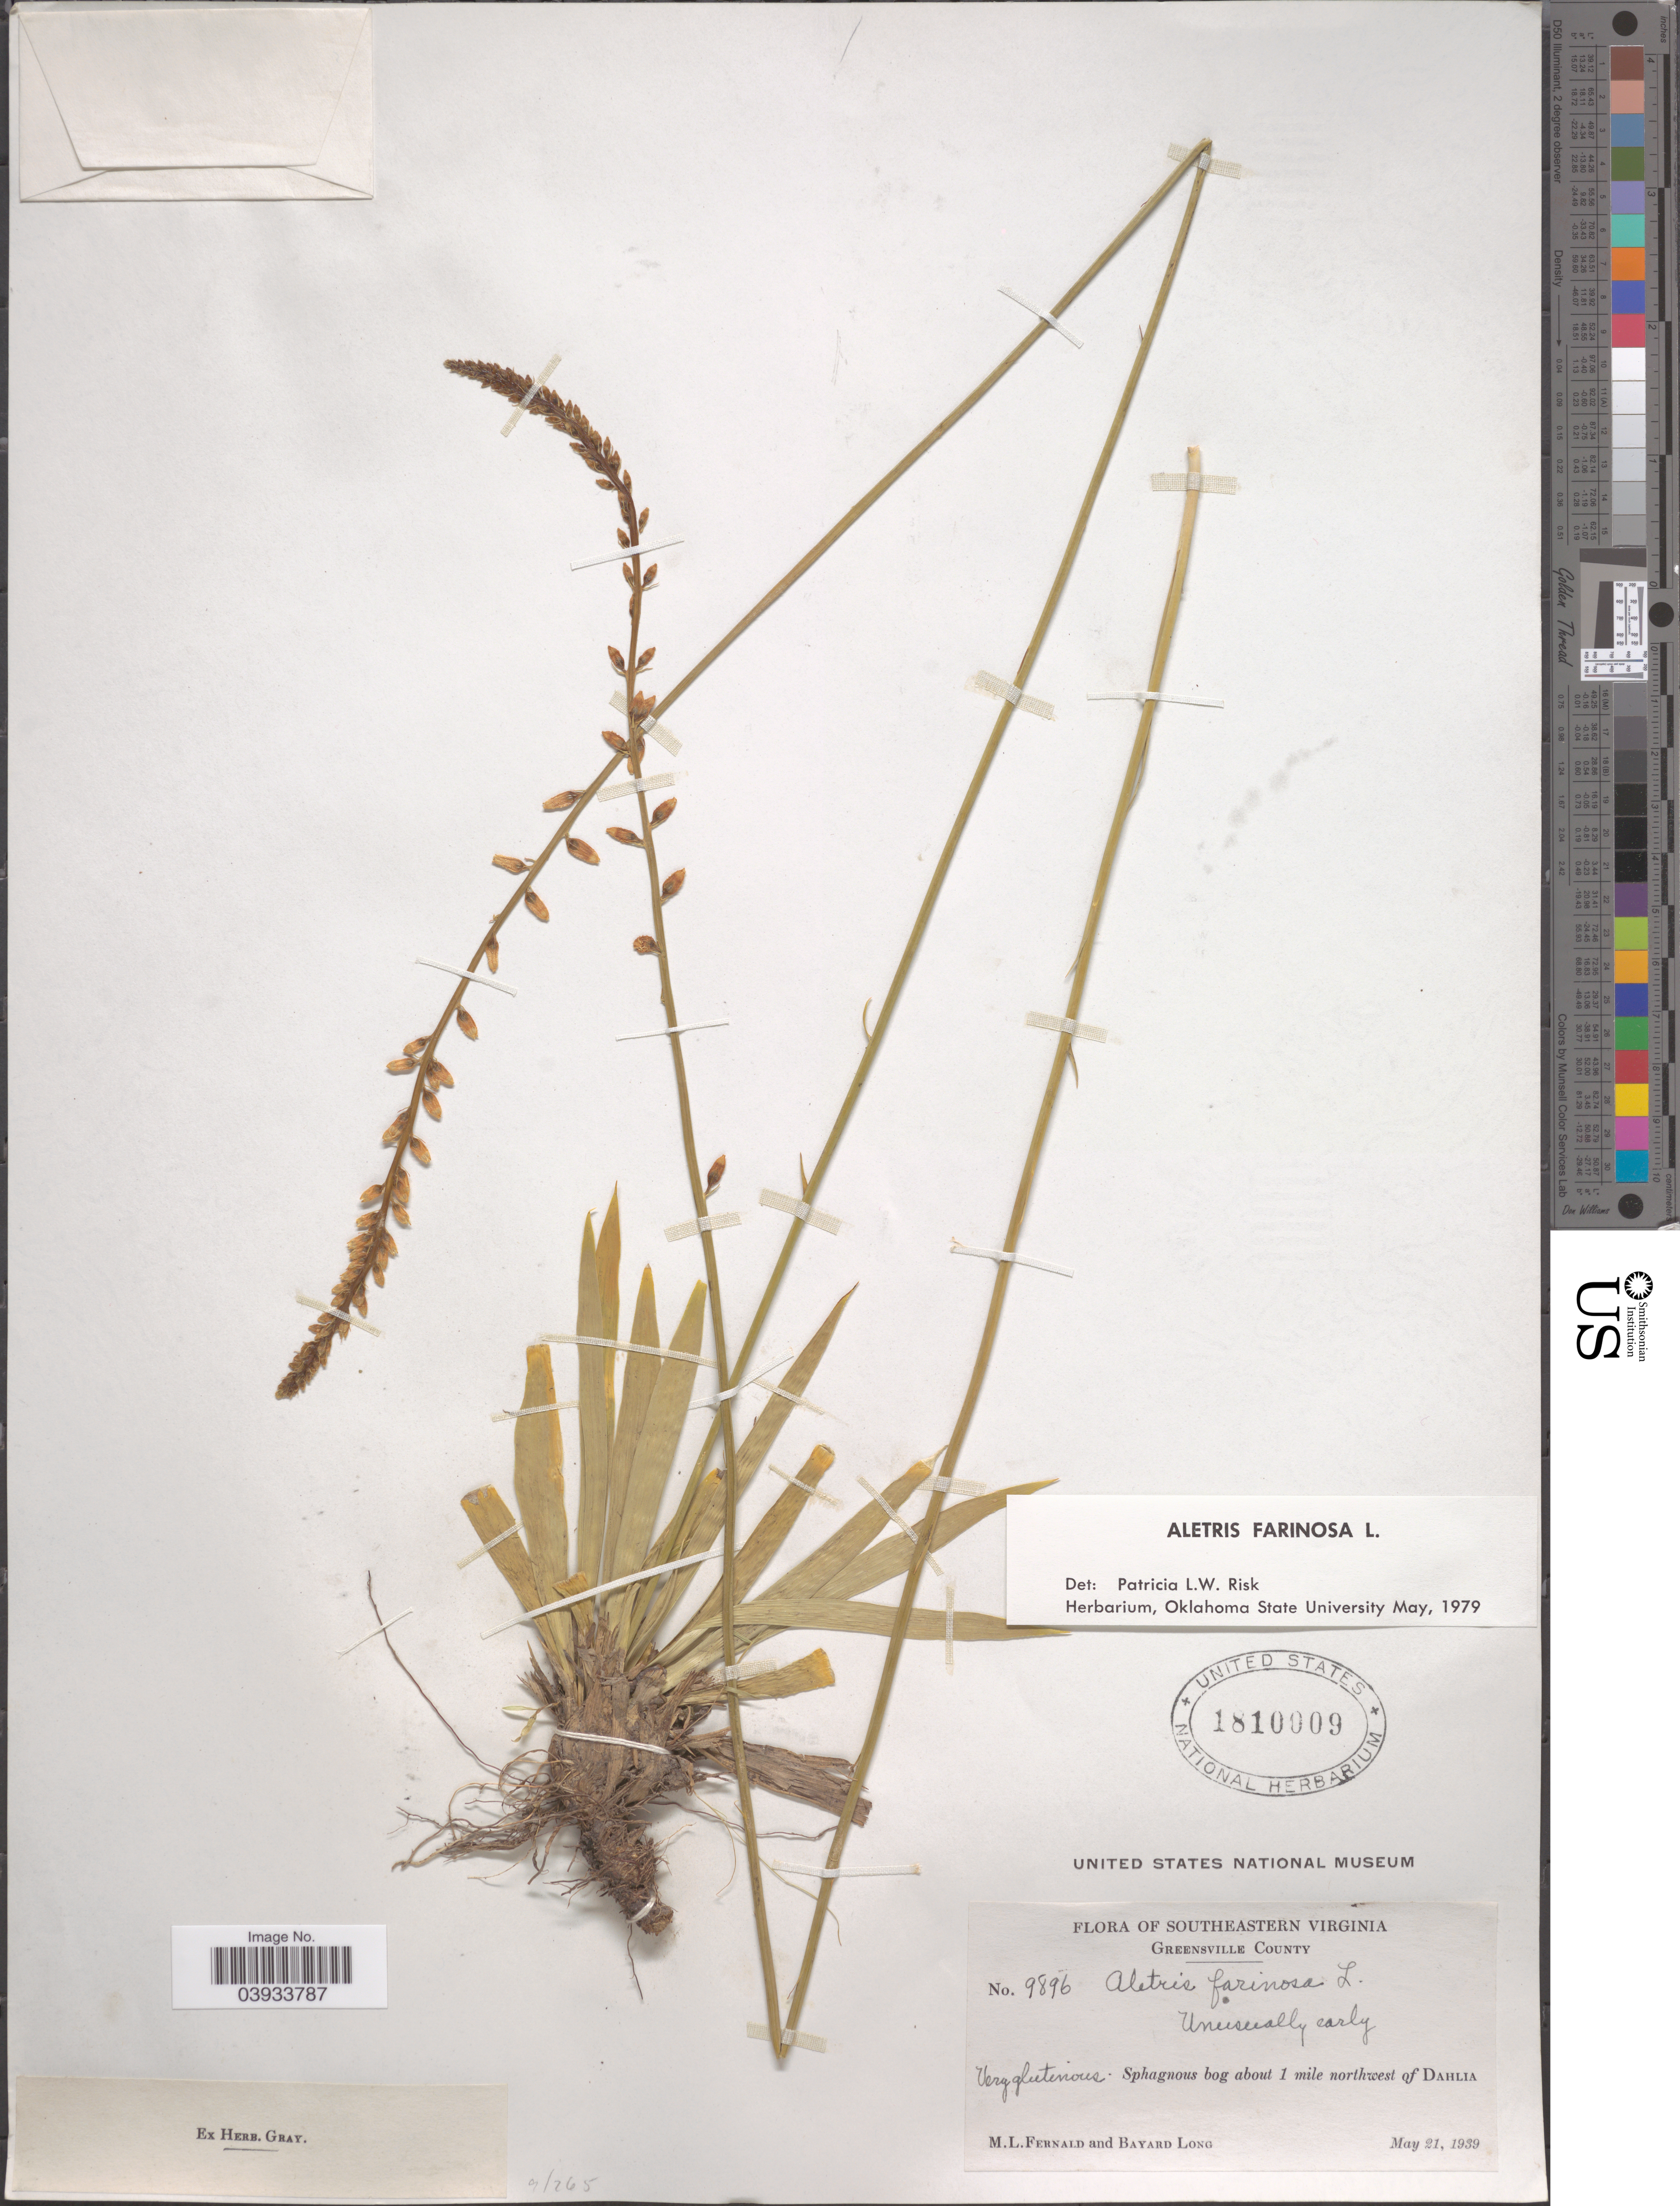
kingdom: Plantae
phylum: Tracheophyta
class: Liliopsida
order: Dioscoreales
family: Nartheciaceae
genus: Aletris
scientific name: Aletris farinosa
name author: L.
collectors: M. L. Fernald & B. Long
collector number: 9896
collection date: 1939-05-21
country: United States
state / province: Virginia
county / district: Greensville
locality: Southeastern Virginia. Greenville County. About 1 mile northwest of Dahlia.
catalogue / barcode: US 1810009